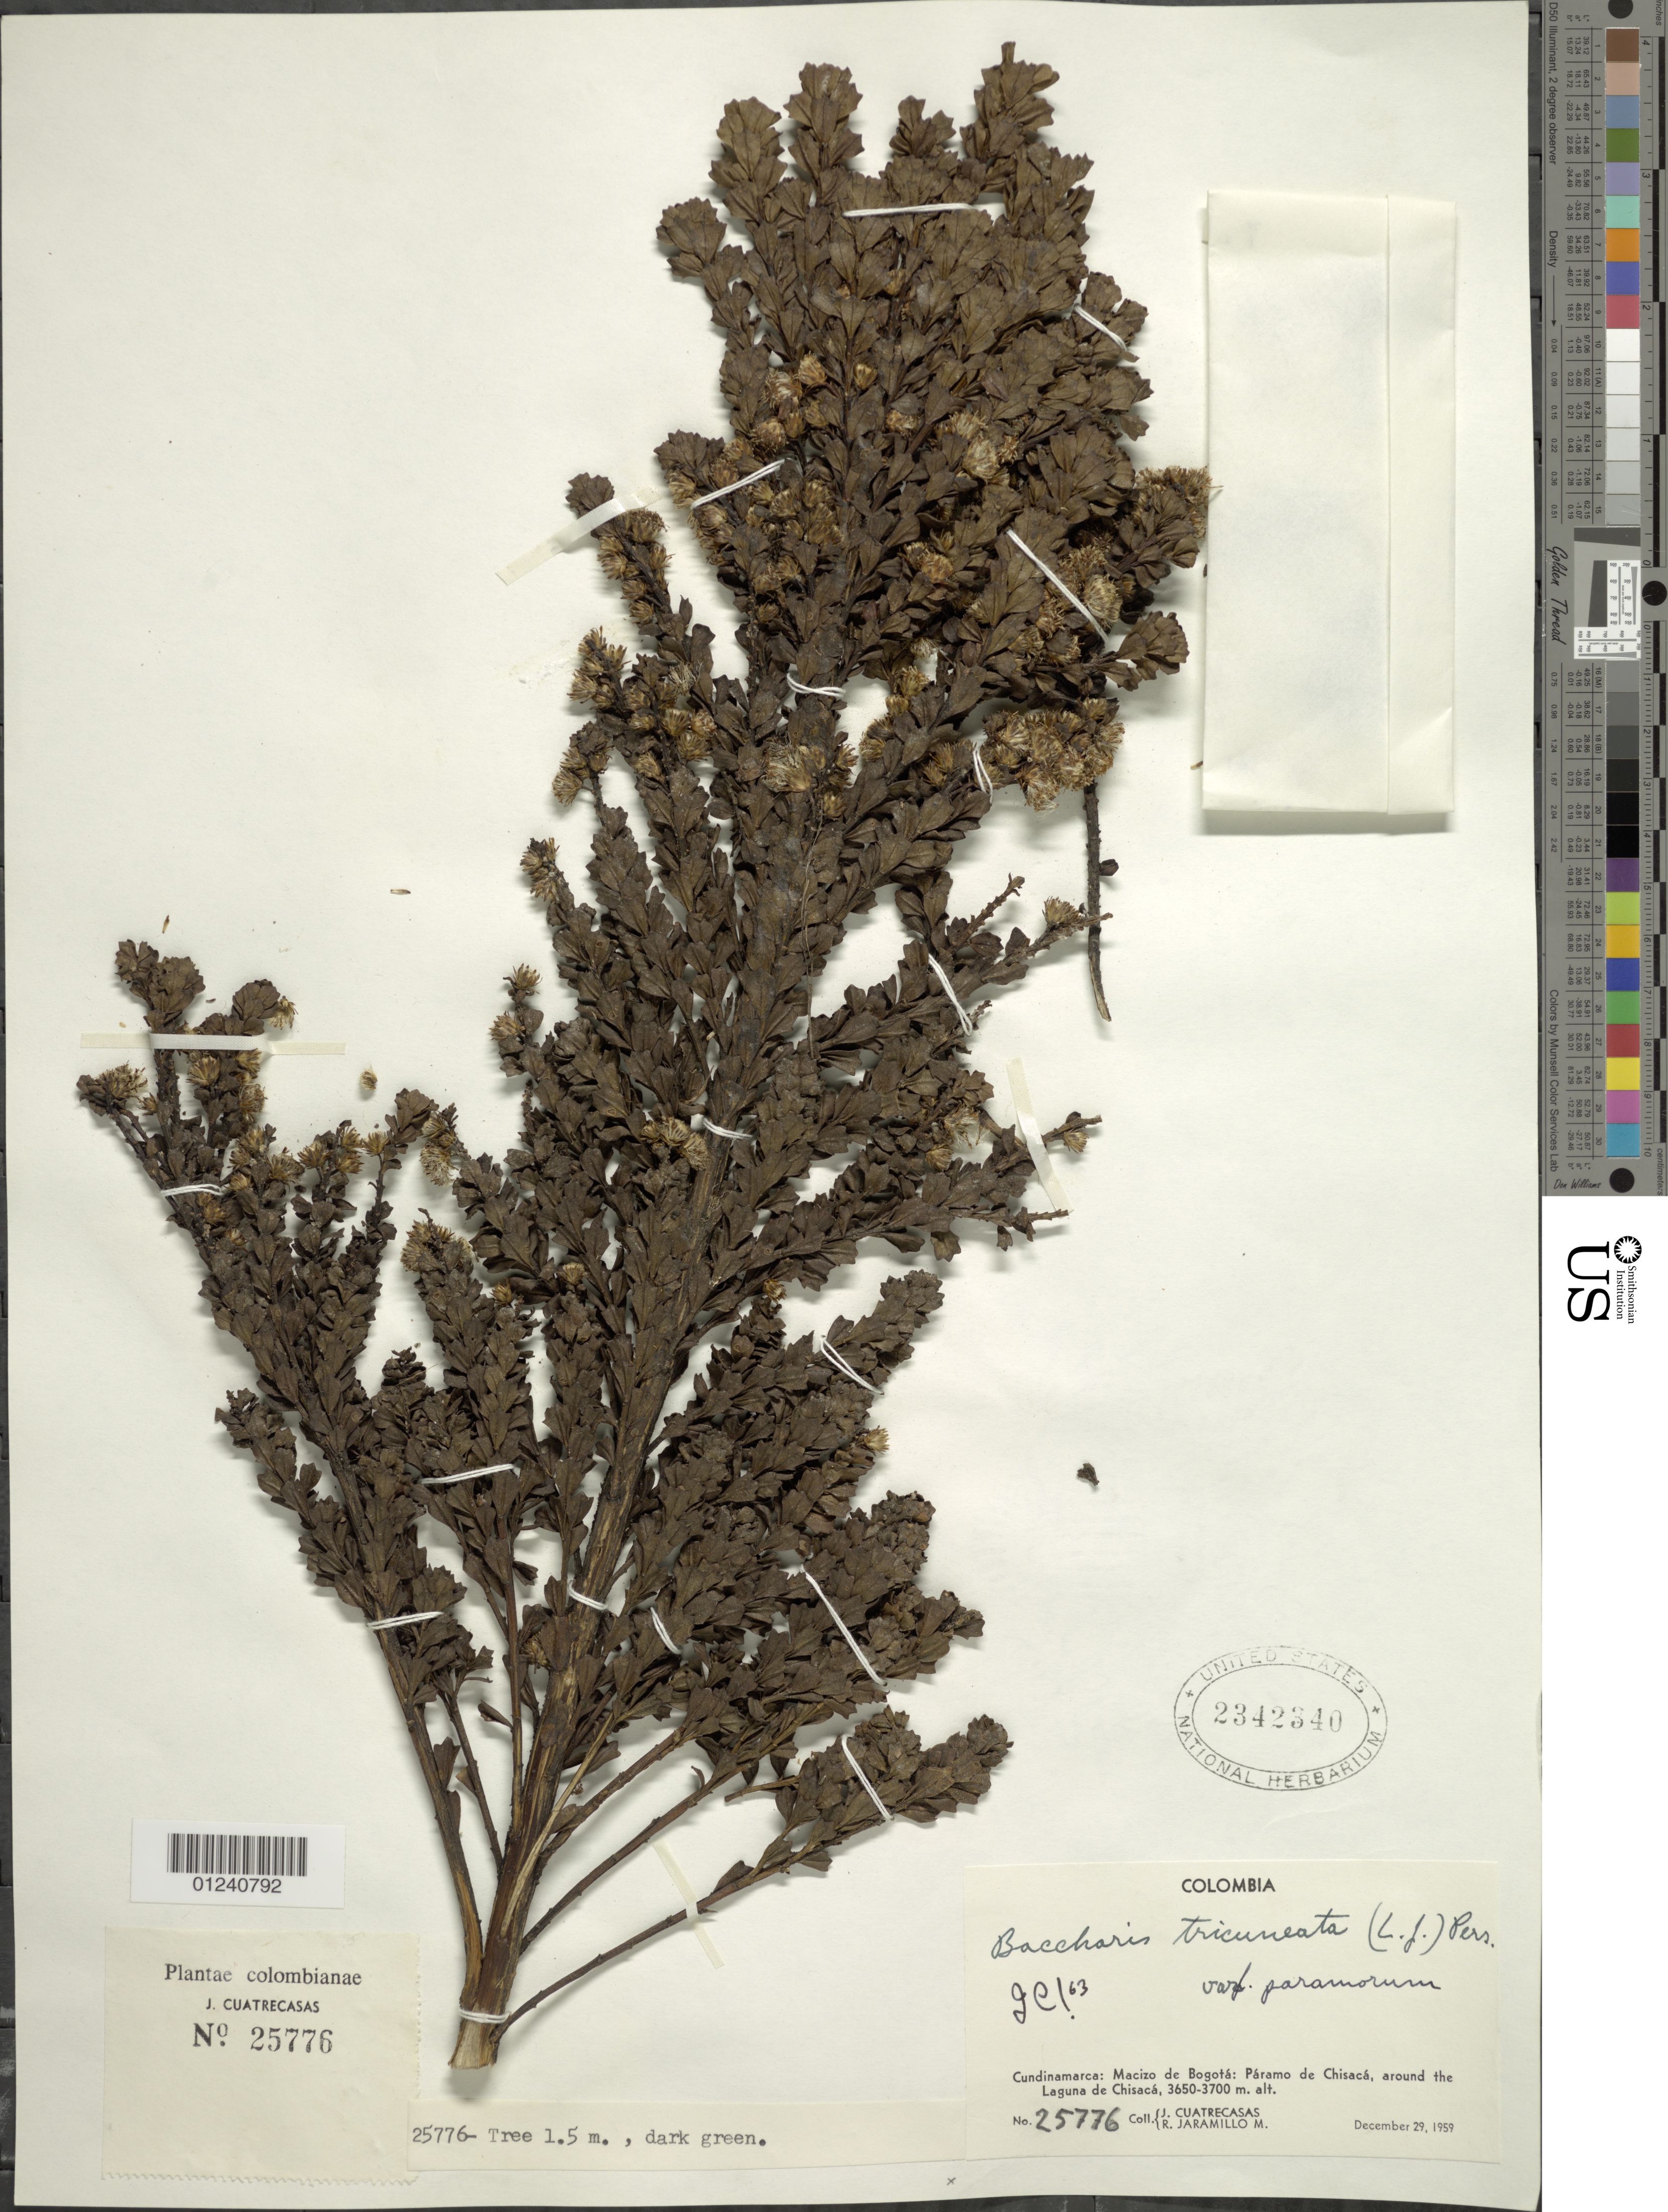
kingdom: Plantae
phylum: Tracheophyta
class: Magnoliopsida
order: Asterales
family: Asteraceae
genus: Baccharis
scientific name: Baccharis tricuneata var. paramorum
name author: Cuatrec.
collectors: J. Cuatrecasas & R. Jaramillo M.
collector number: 25776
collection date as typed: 29 Dec 1959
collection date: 1959-12-29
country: Colombia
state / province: Cundinamarca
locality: Macizo de Bogotá, Páramo de Chisacá, around Laguna de Chisacá.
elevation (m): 3650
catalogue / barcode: US 2342340